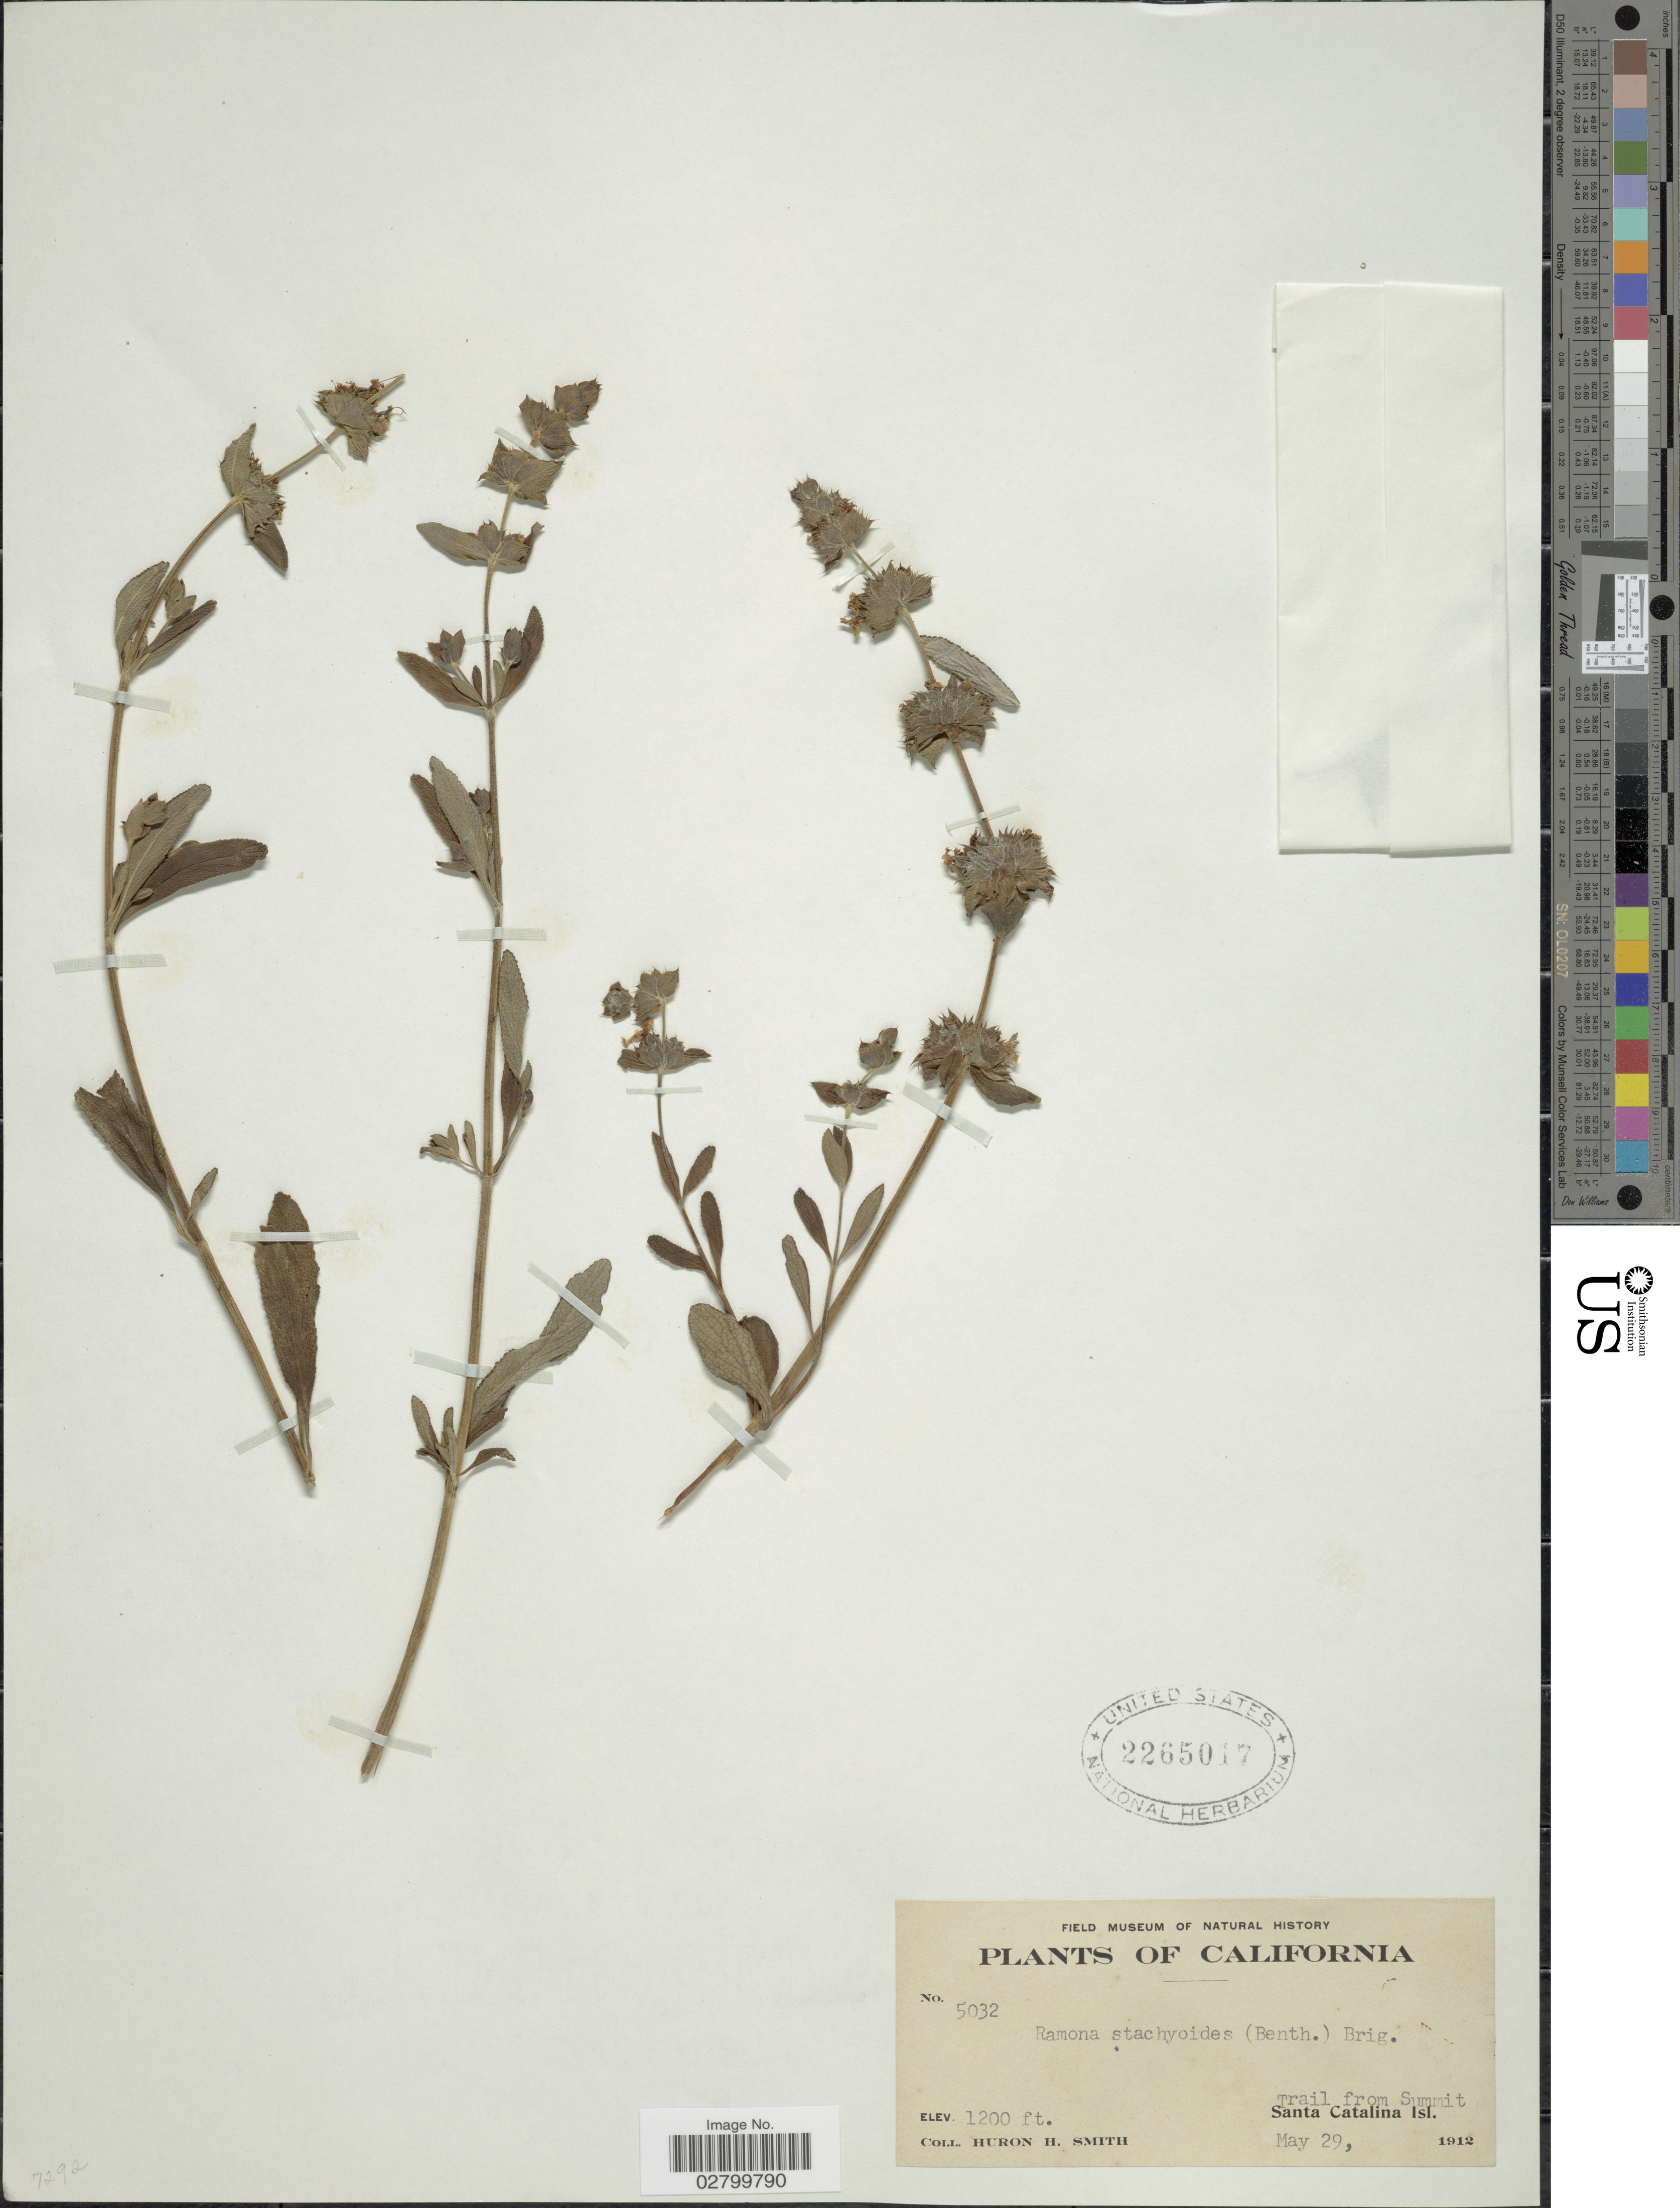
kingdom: Plantae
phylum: Tracheophyta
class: Magnoliopsida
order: Lamiales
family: Lamiaceae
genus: Salvia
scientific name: Salvia mellifera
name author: Greene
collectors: Huron H. Smith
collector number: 5032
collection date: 1912-05-29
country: United States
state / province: California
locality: Trail from Summit. Santa Catalina Isl.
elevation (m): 366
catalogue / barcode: US 2265017